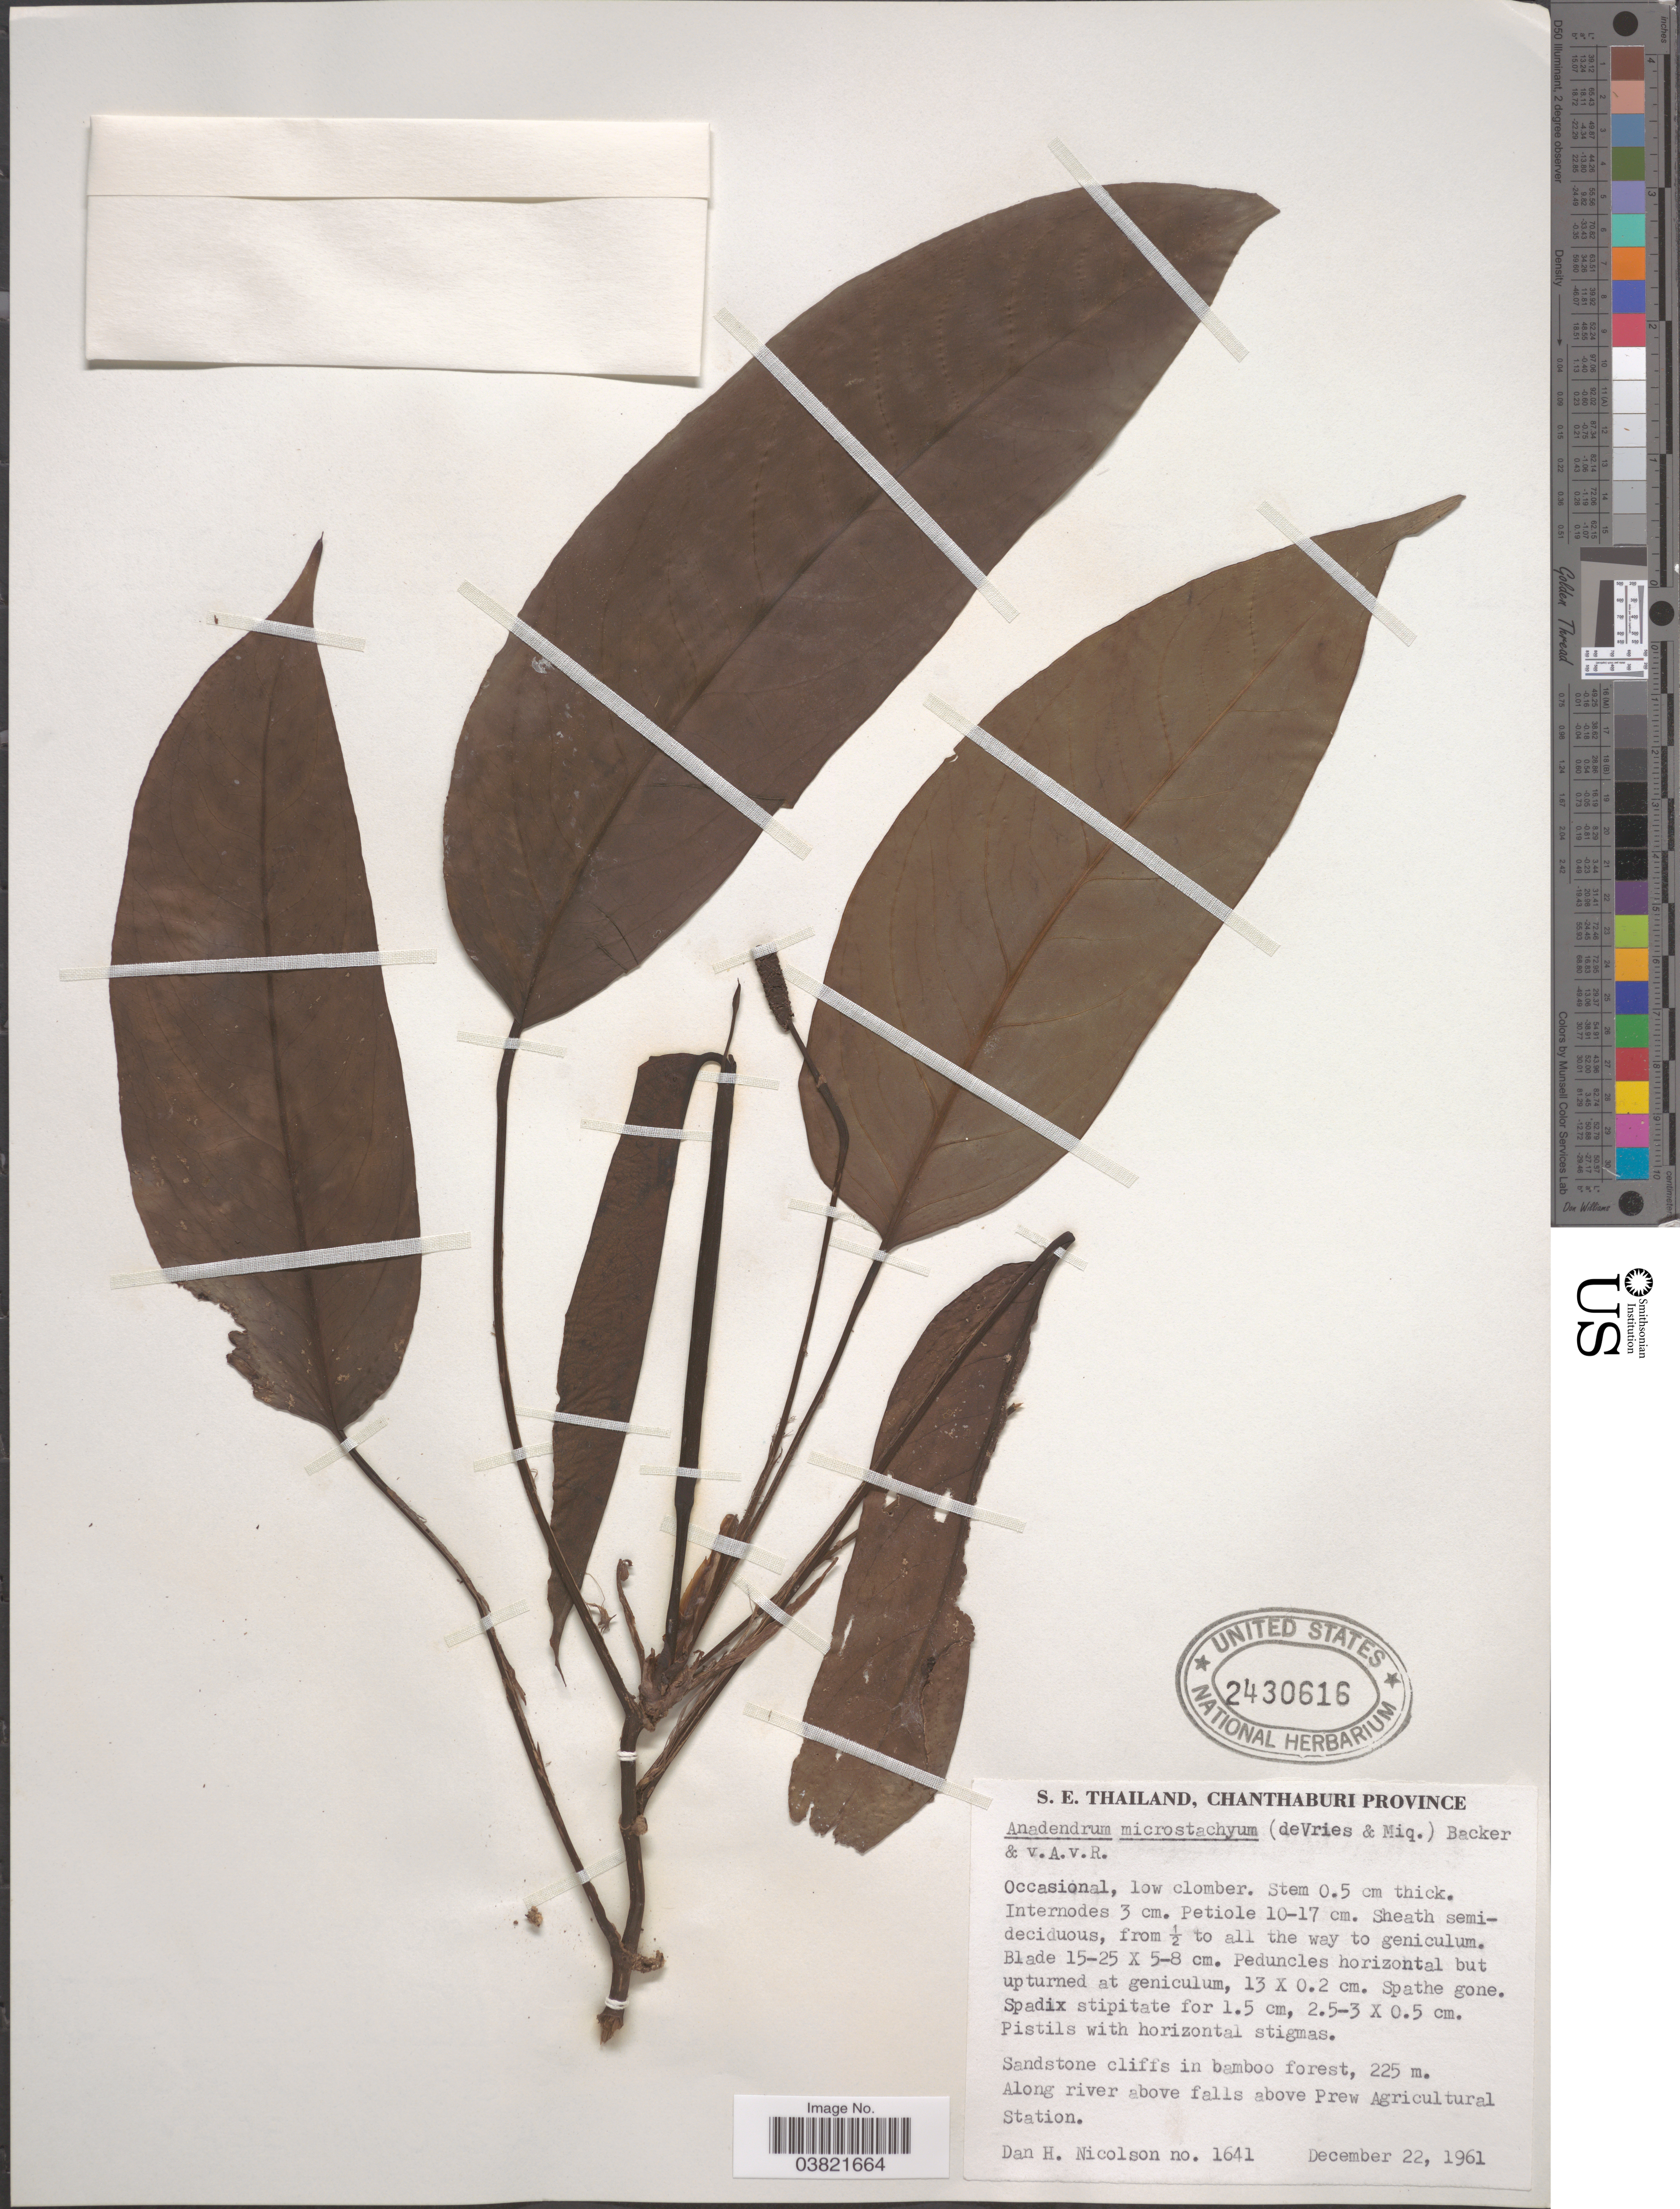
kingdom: Plantae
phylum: Tracheophyta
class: Liliopsida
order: Alismatales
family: Araceae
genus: Anadendrum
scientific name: Anadendrum microstachyum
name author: (de Vriese & Miq.) Backer & Alderw.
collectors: D. H. Nicolson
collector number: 1641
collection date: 1961-12-22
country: Thailand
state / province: Chanthaburi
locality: S. E. Thailand. Sandstone cliffs in bamboo forest, Along river above falls above Prew Agricultural Station.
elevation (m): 225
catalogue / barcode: US 2430616